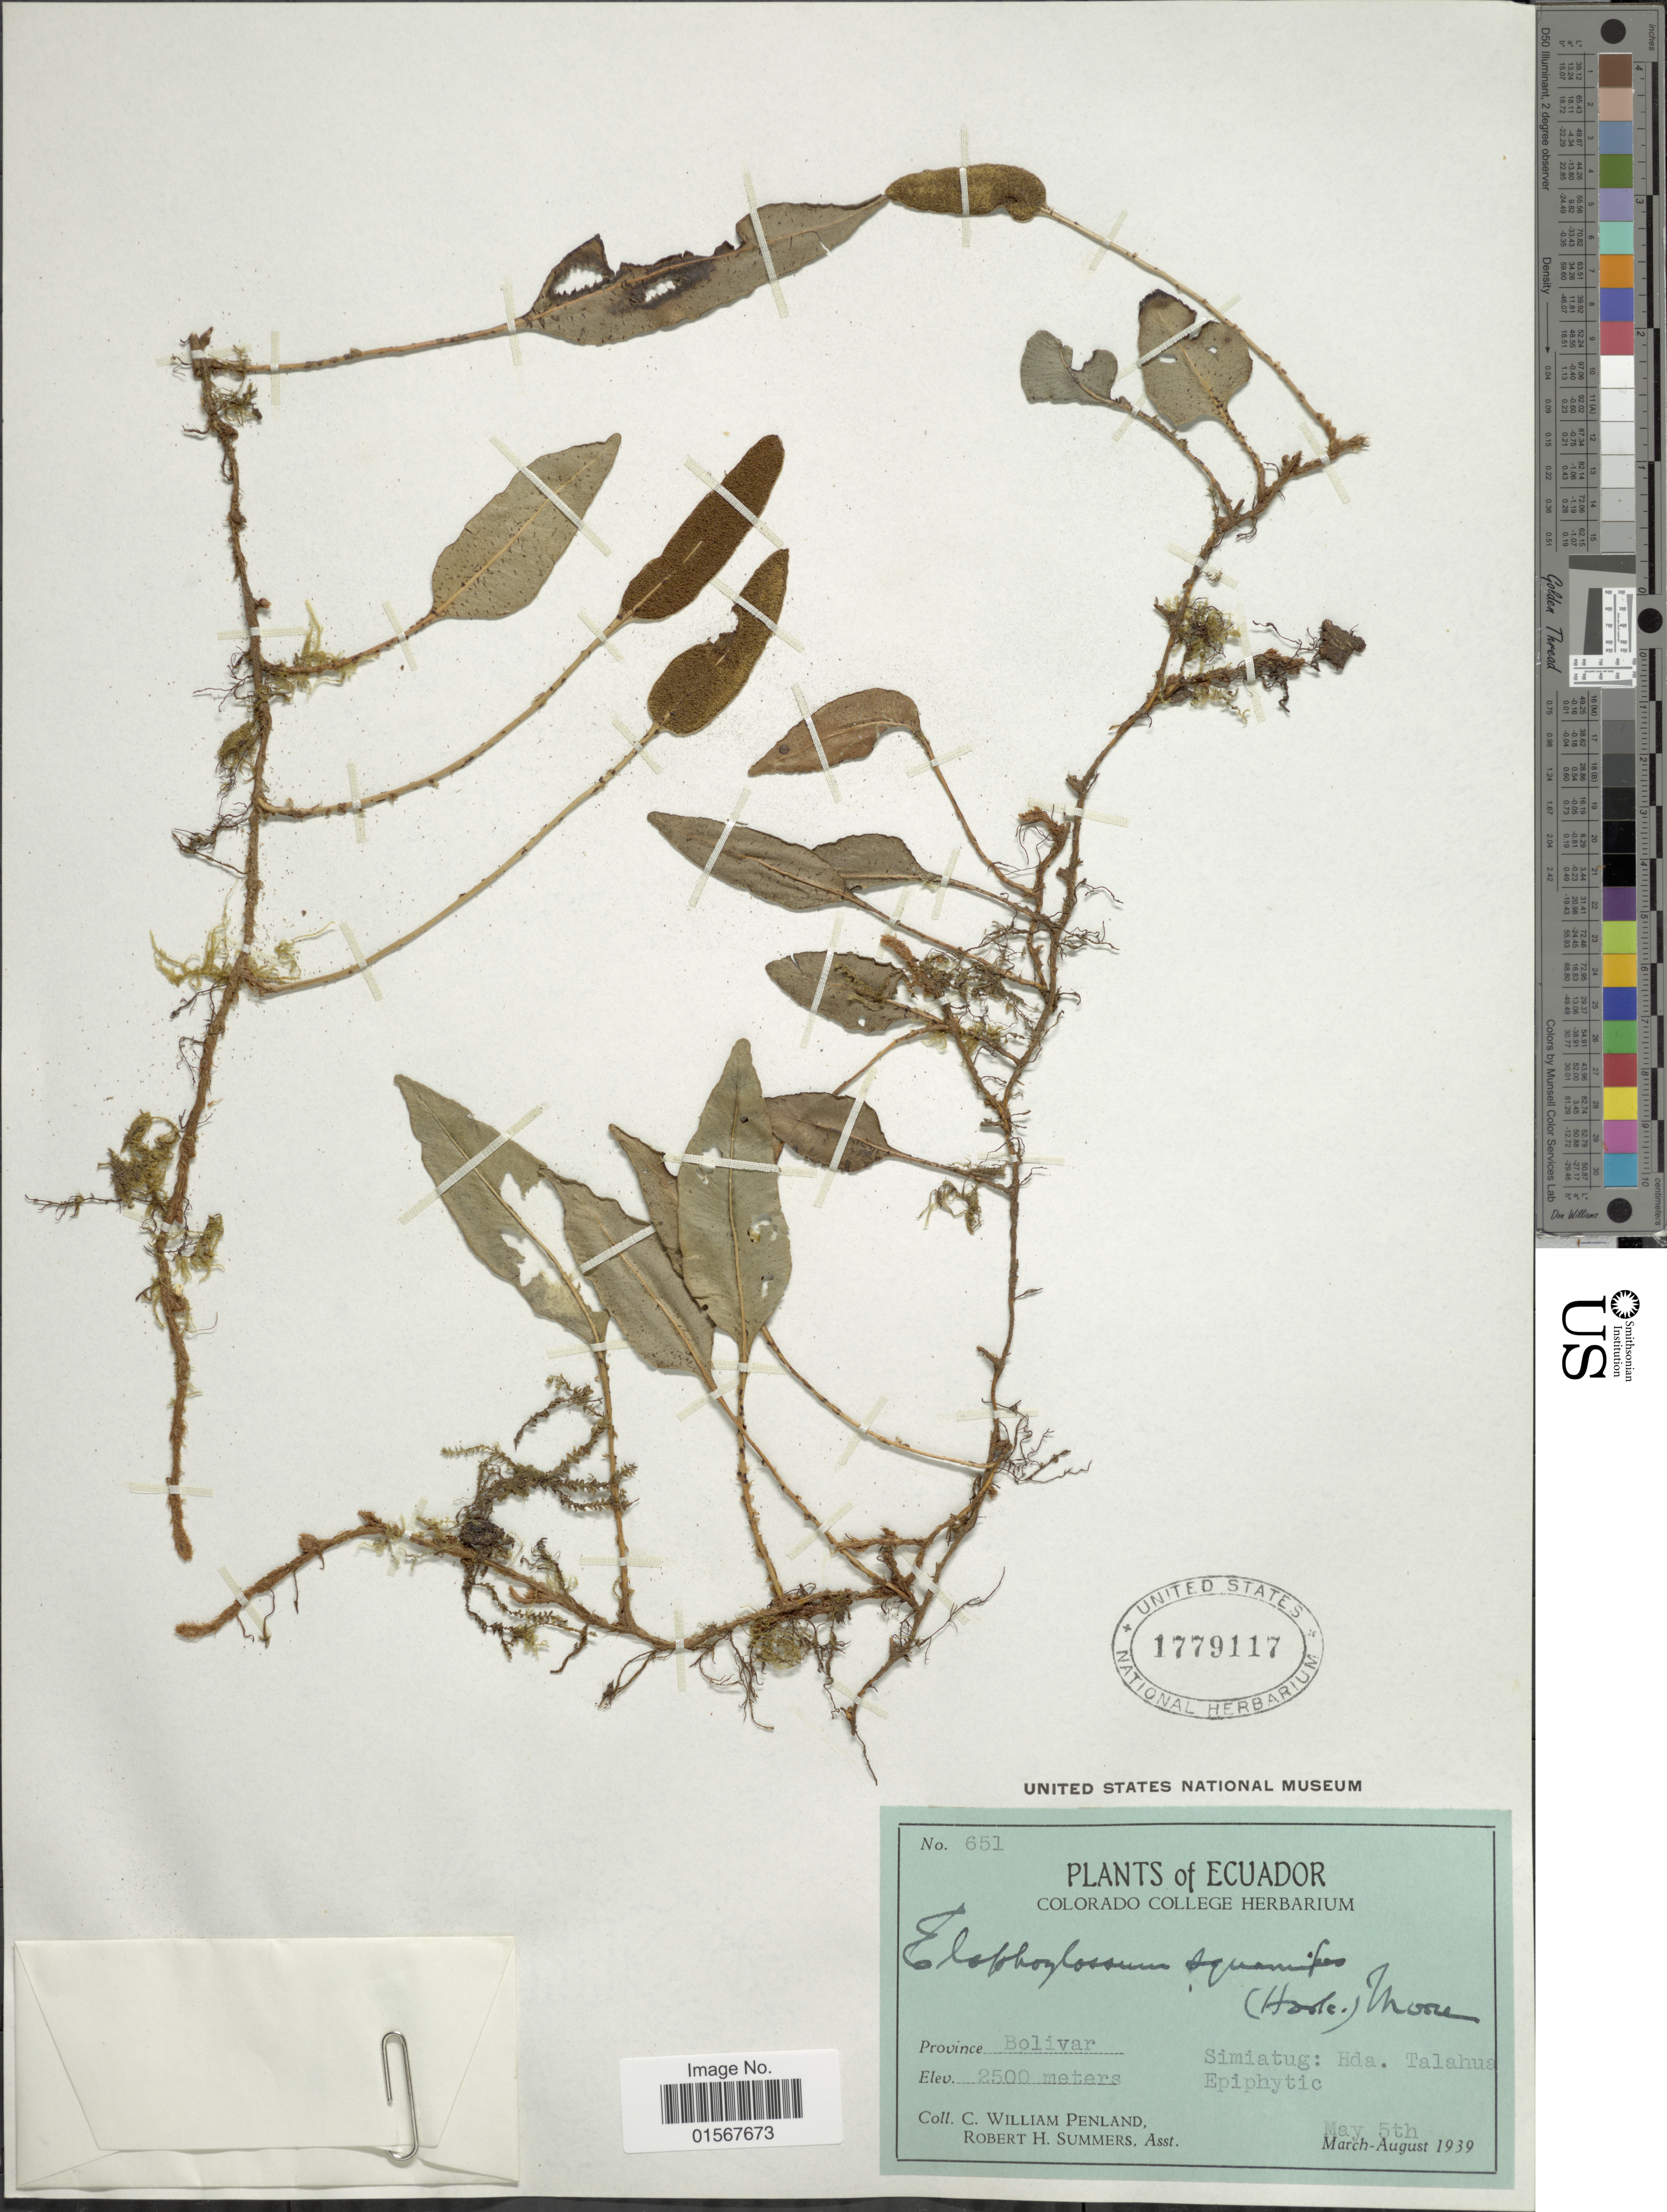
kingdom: Plantae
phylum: Tracheophyta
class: Polypodiopsida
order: Polypodiales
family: Dryopteridaceae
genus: Elaphoglossum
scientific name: Elaphoglossum squamipes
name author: (Hook.) T. Moore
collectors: C. W. Penland & R. Summers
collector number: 651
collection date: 1939-05-05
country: Ecuador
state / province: Bolívar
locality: Ecuador, Province Bolivar, Simiatug: Hda. Talahua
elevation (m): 2500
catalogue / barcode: US 1779117